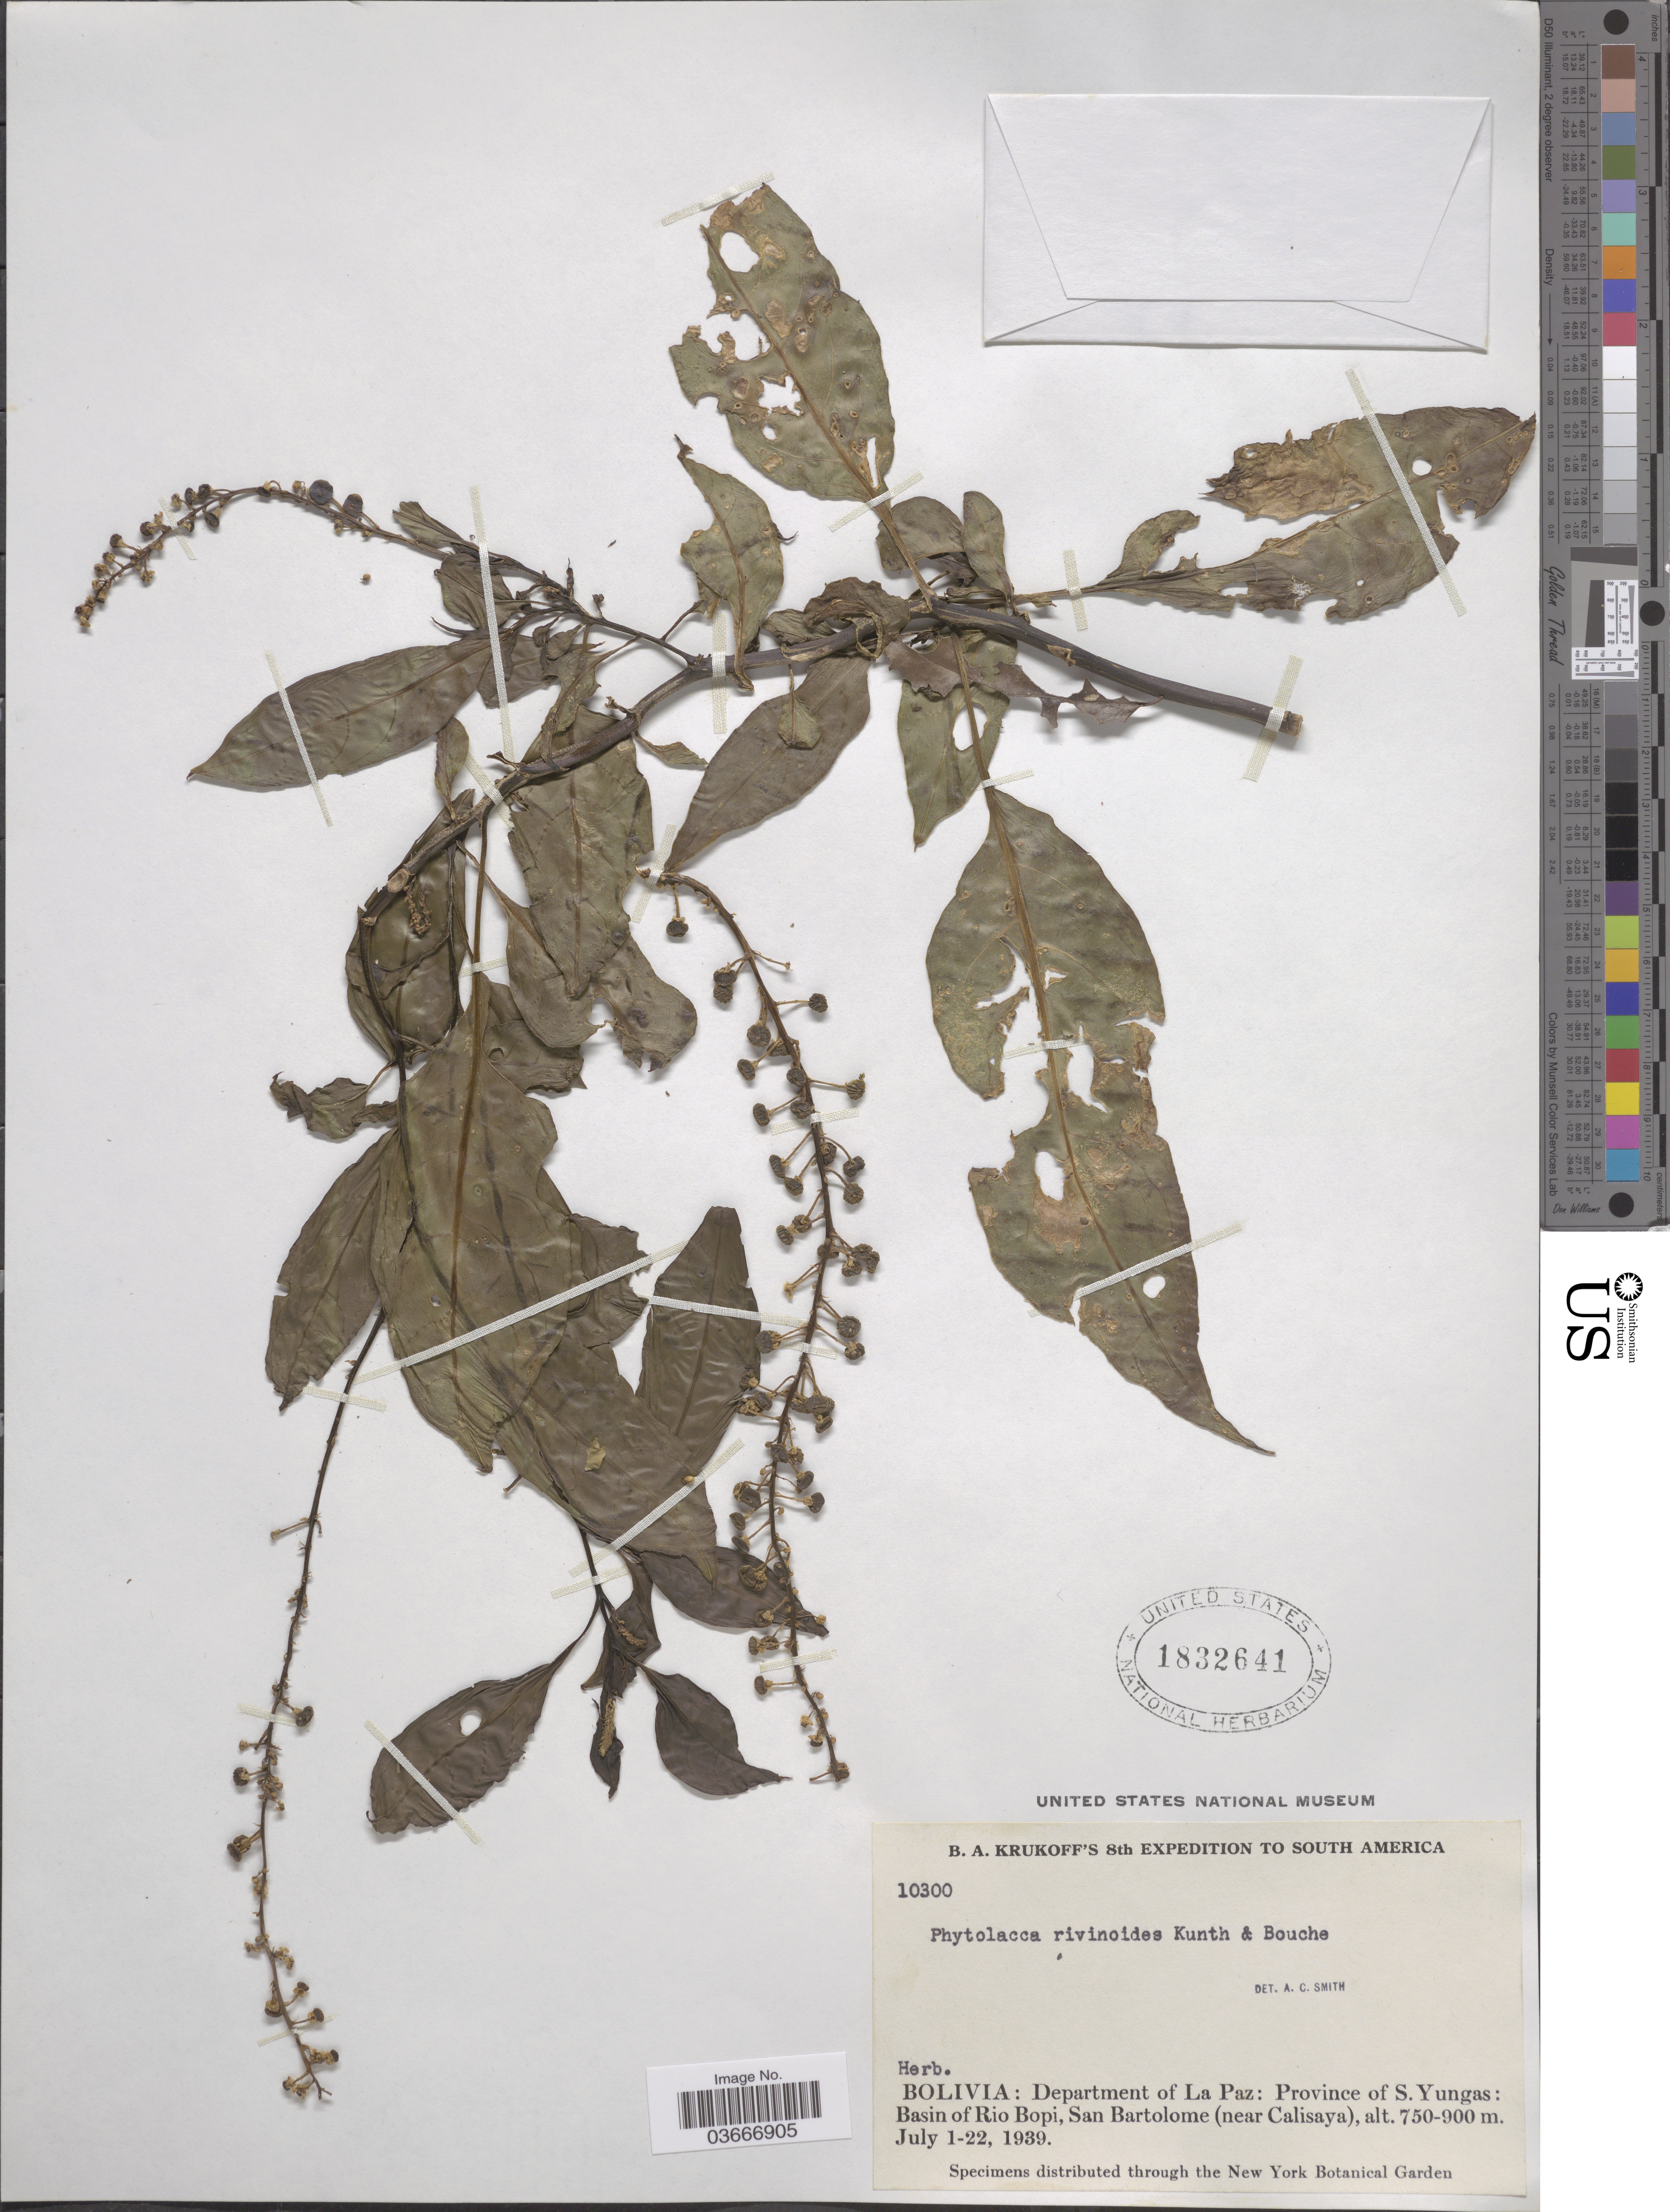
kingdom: Plantae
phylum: Tracheophyta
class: Magnoliopsida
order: Caryophyllales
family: Phytolaccaceae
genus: Phytolacca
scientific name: Phytolacca rivinoides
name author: Kunth & C.D. Bouché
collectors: B. A. Krukoff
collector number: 10300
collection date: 1939-07-01/1939-07-22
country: Bolivia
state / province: La Paz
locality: Department of La Paz: Province S. Yungas: Basin of Rio Bopi, San Bartolome (near Calisaya).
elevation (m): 750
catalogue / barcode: US 1832641